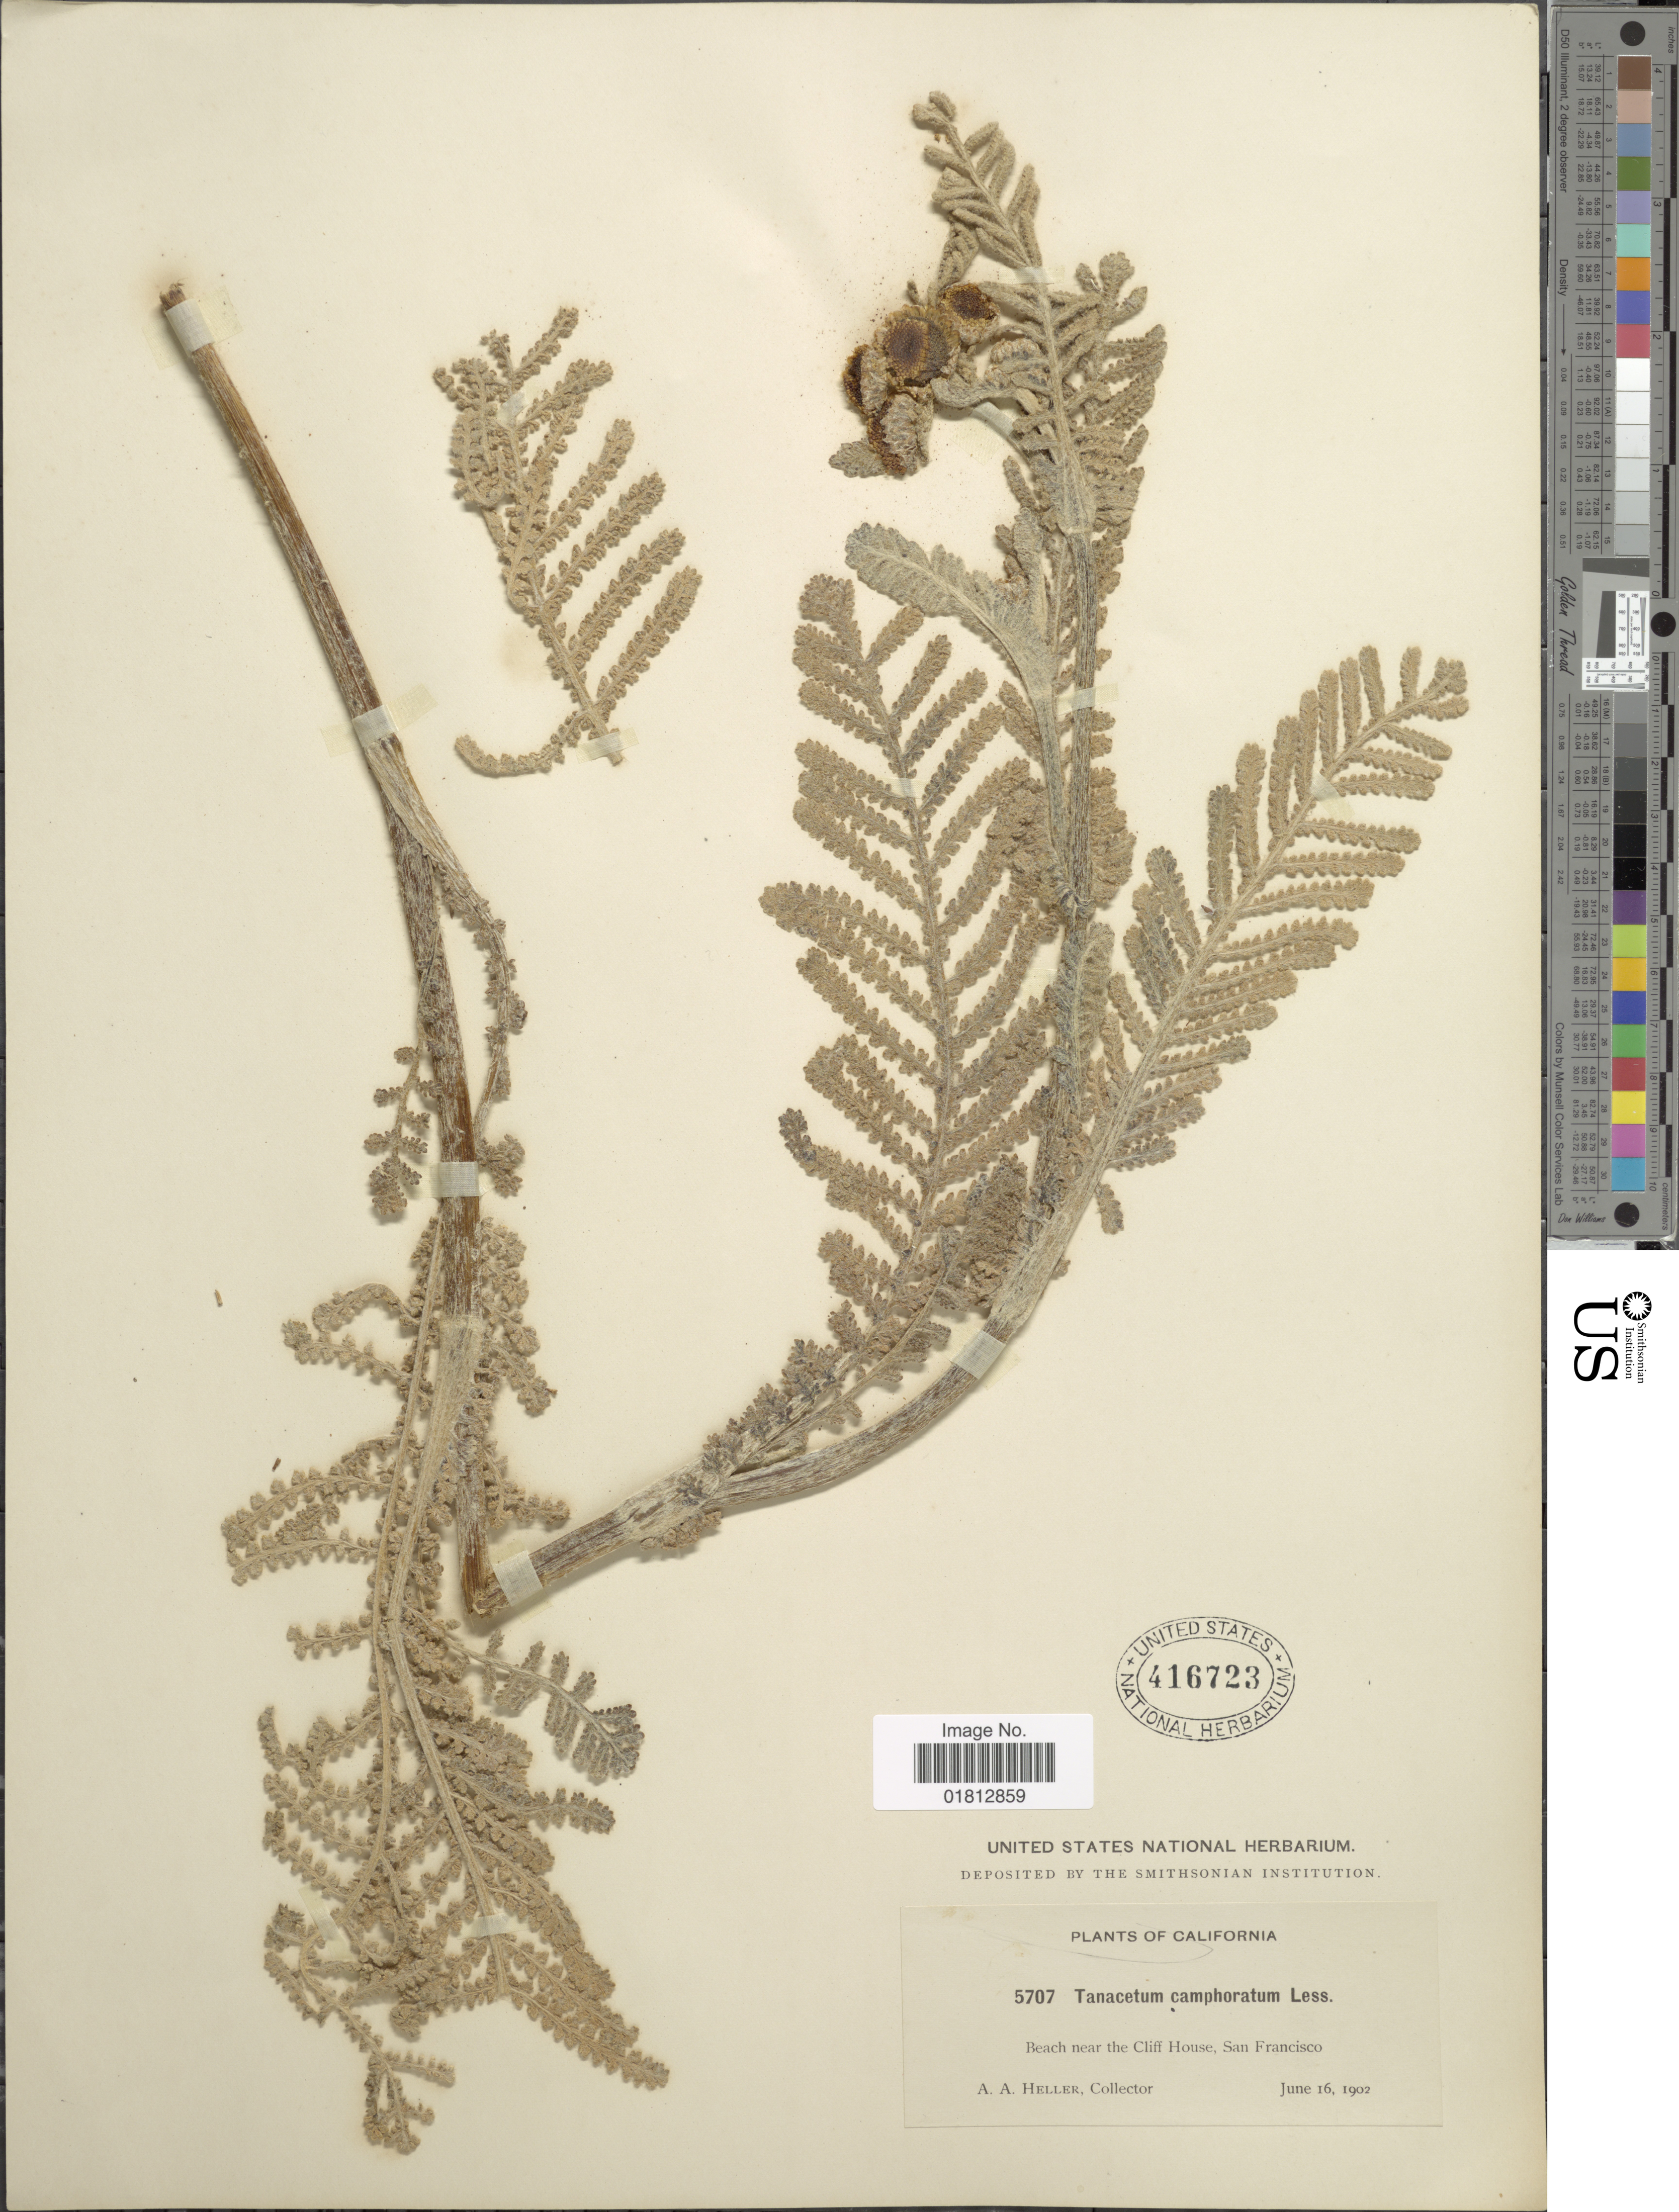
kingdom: Plantae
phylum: Tracheophyta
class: Magnoliopsida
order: Asterales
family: Asteraceae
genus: Tanacetum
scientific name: Tanacetum camphoratum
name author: Less.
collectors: A. A. Heller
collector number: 5707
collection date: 1902-06-16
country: United States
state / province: California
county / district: San Francisco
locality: Beach near the Cliff House, San Francisco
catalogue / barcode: US 416723